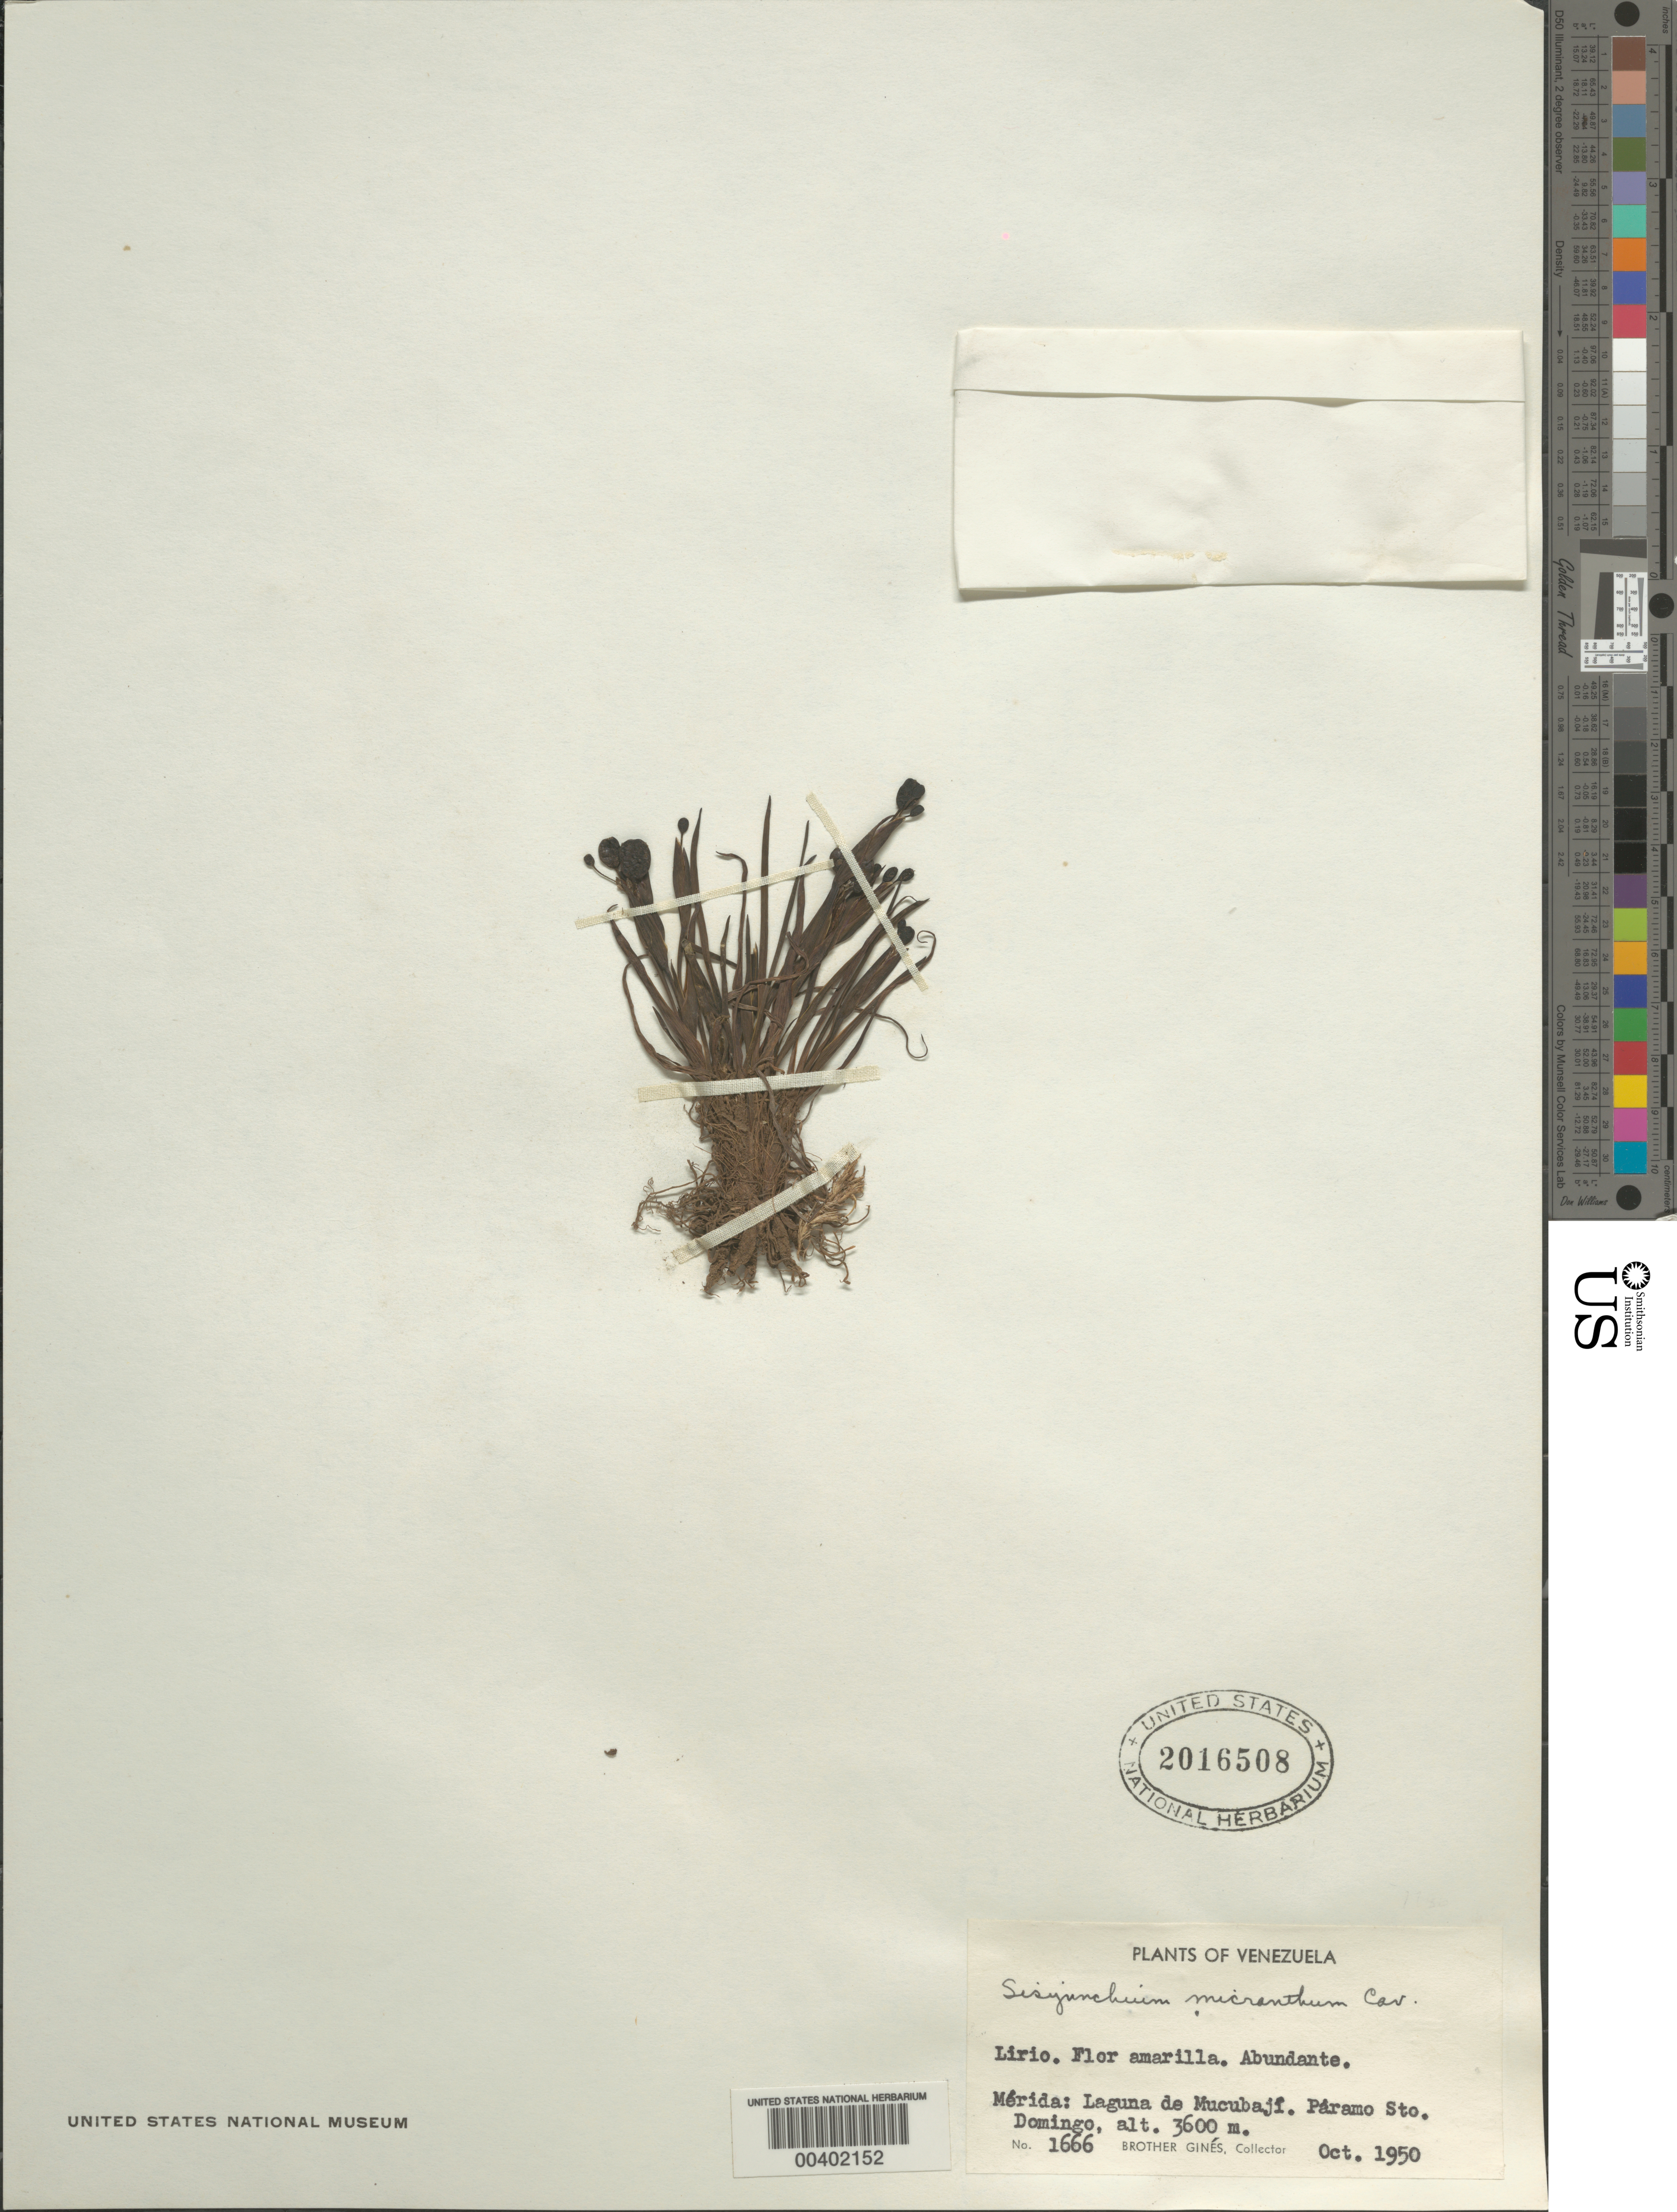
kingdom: Plantae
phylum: Tracheophyta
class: Liliopsida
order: Asparagales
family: Iridaceae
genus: Sisyrinchium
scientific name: Sisyrinchium micranthum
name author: Cav.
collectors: Bro. Gines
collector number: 1666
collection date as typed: Oct 1950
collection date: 1950-10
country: Venezuela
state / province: Mérida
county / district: Rangel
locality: Laguna de Mucubají. Páramo Sto. Domingo. Mucubaji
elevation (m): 3600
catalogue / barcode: US 2016508